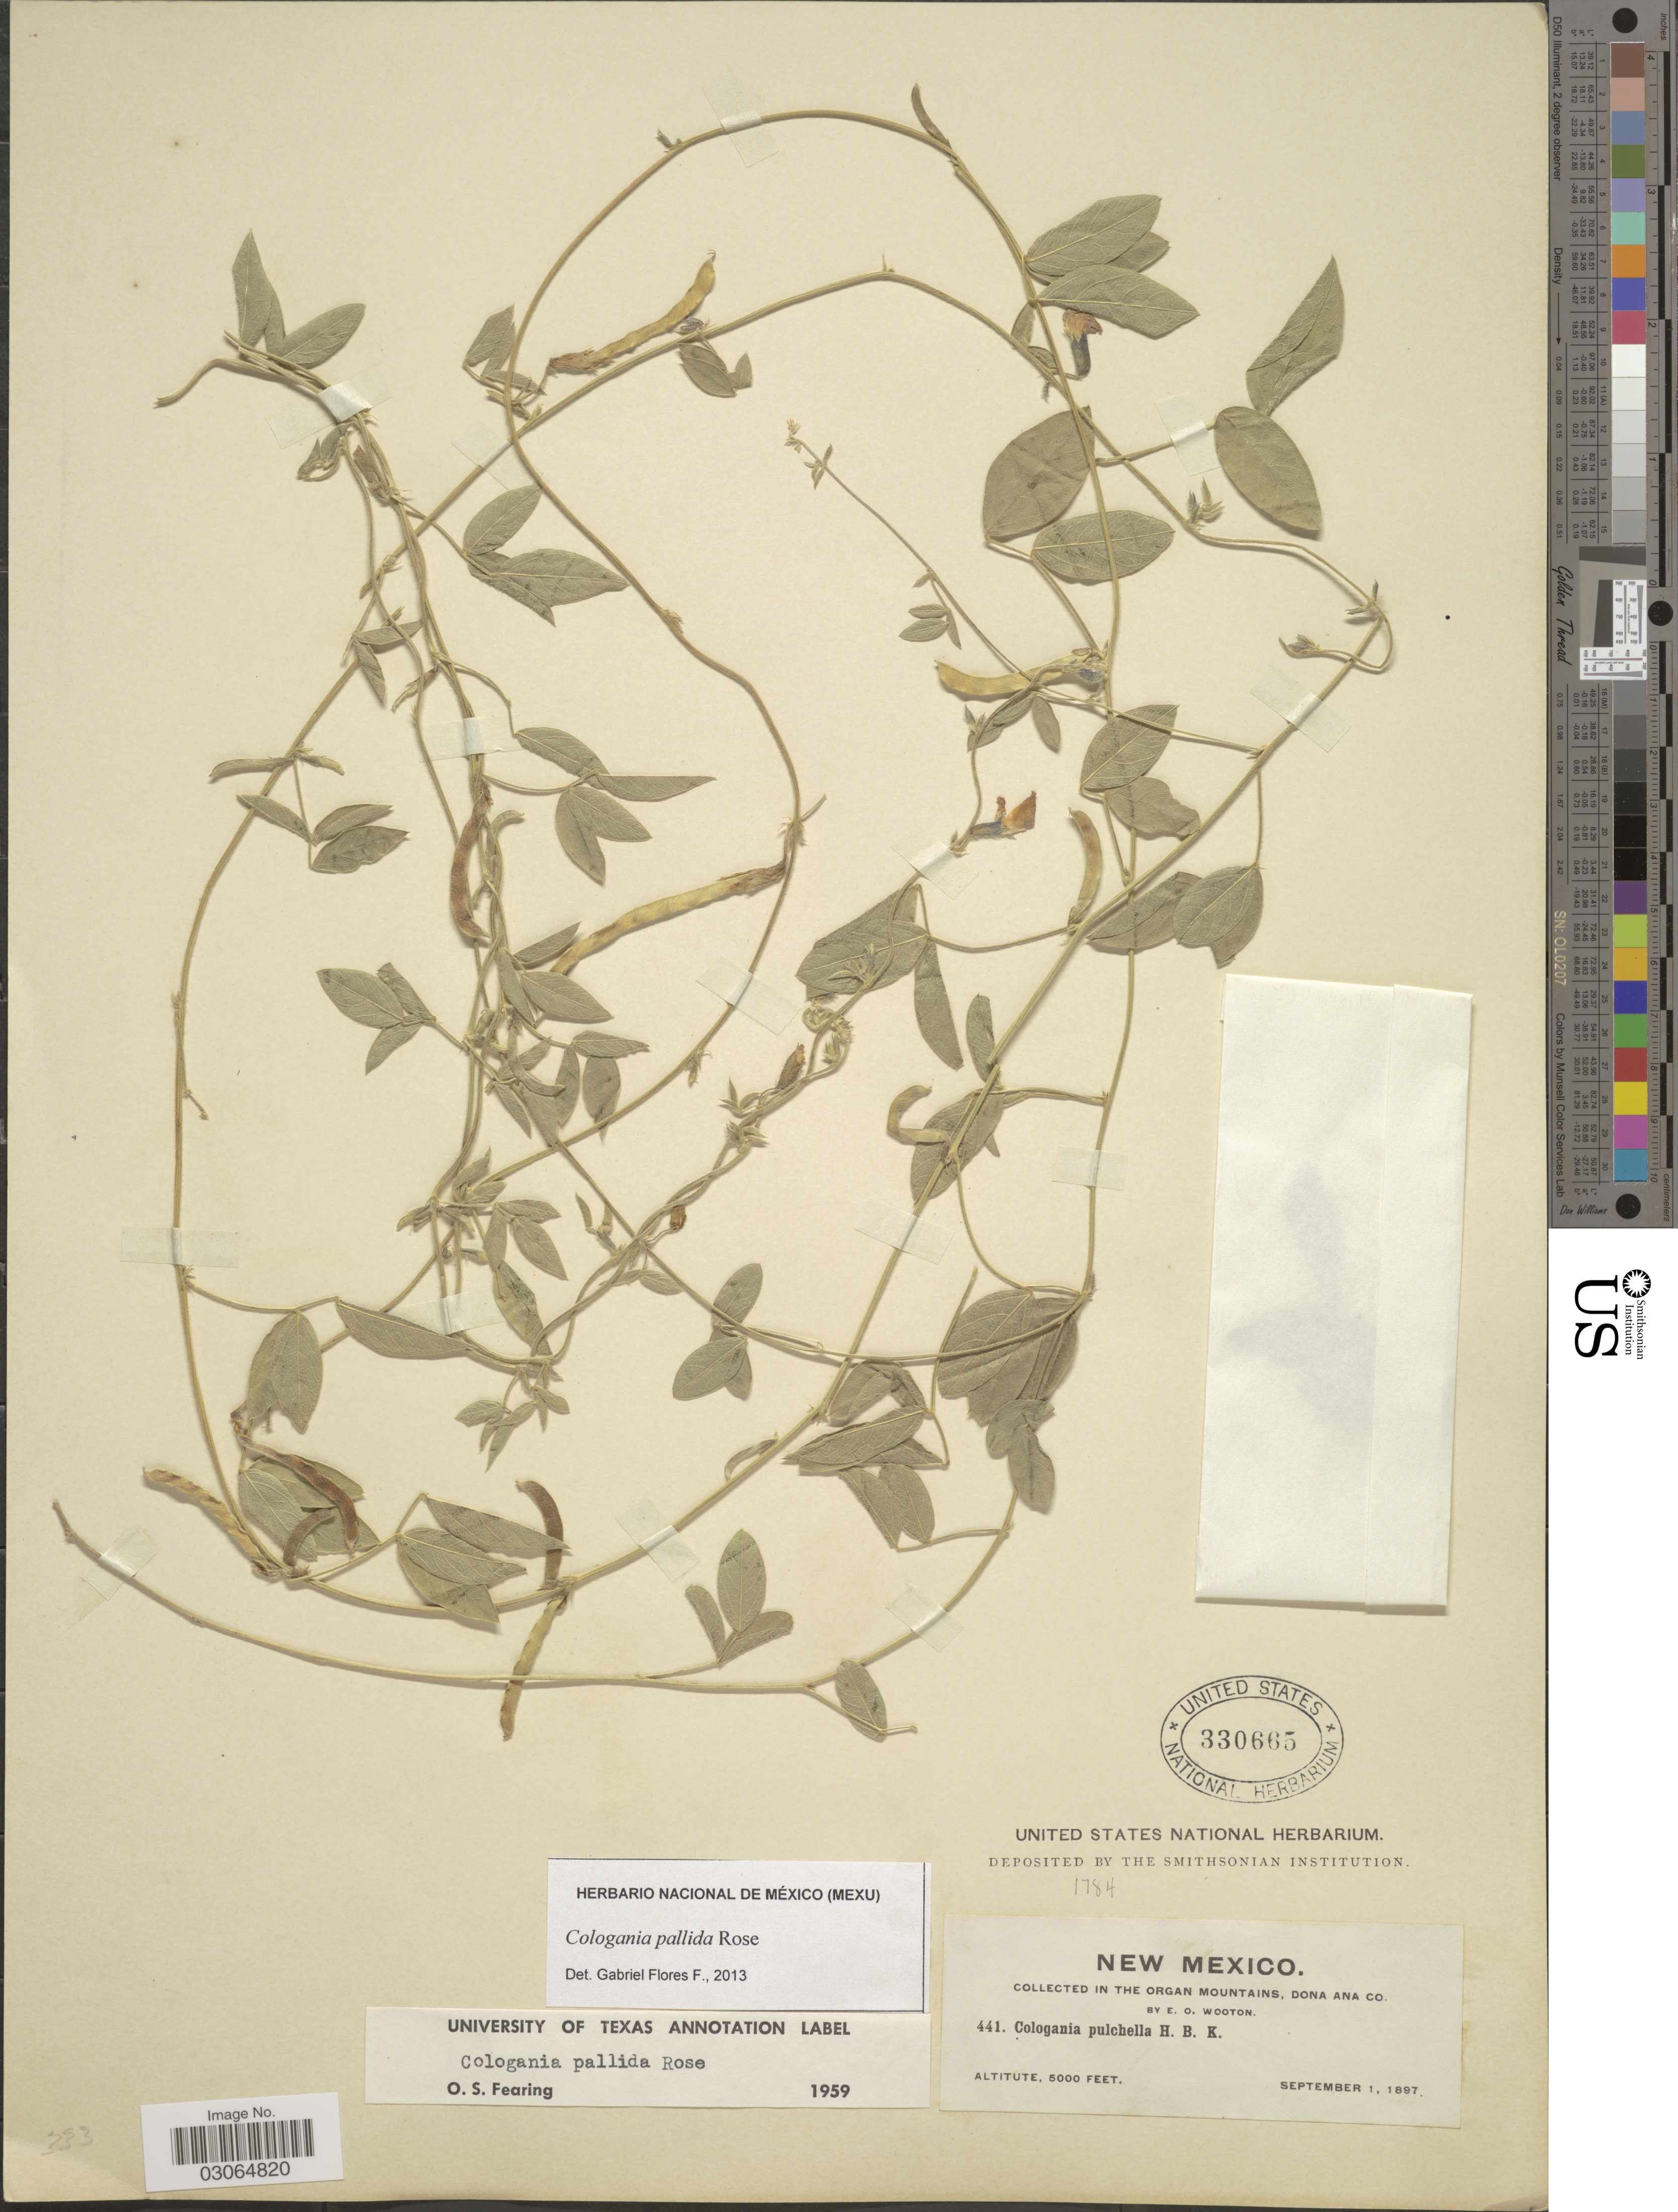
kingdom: Plantae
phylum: Tracheophyta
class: Magnoliopsida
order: Fabales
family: Fabaceae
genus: Cologania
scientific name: Cologania pallida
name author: Rose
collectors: E. O. Wooton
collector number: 441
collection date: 1897-09-01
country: United States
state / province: New Mexico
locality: In the Organ Mountains, Dona Ana Co.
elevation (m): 1524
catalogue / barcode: US 330665